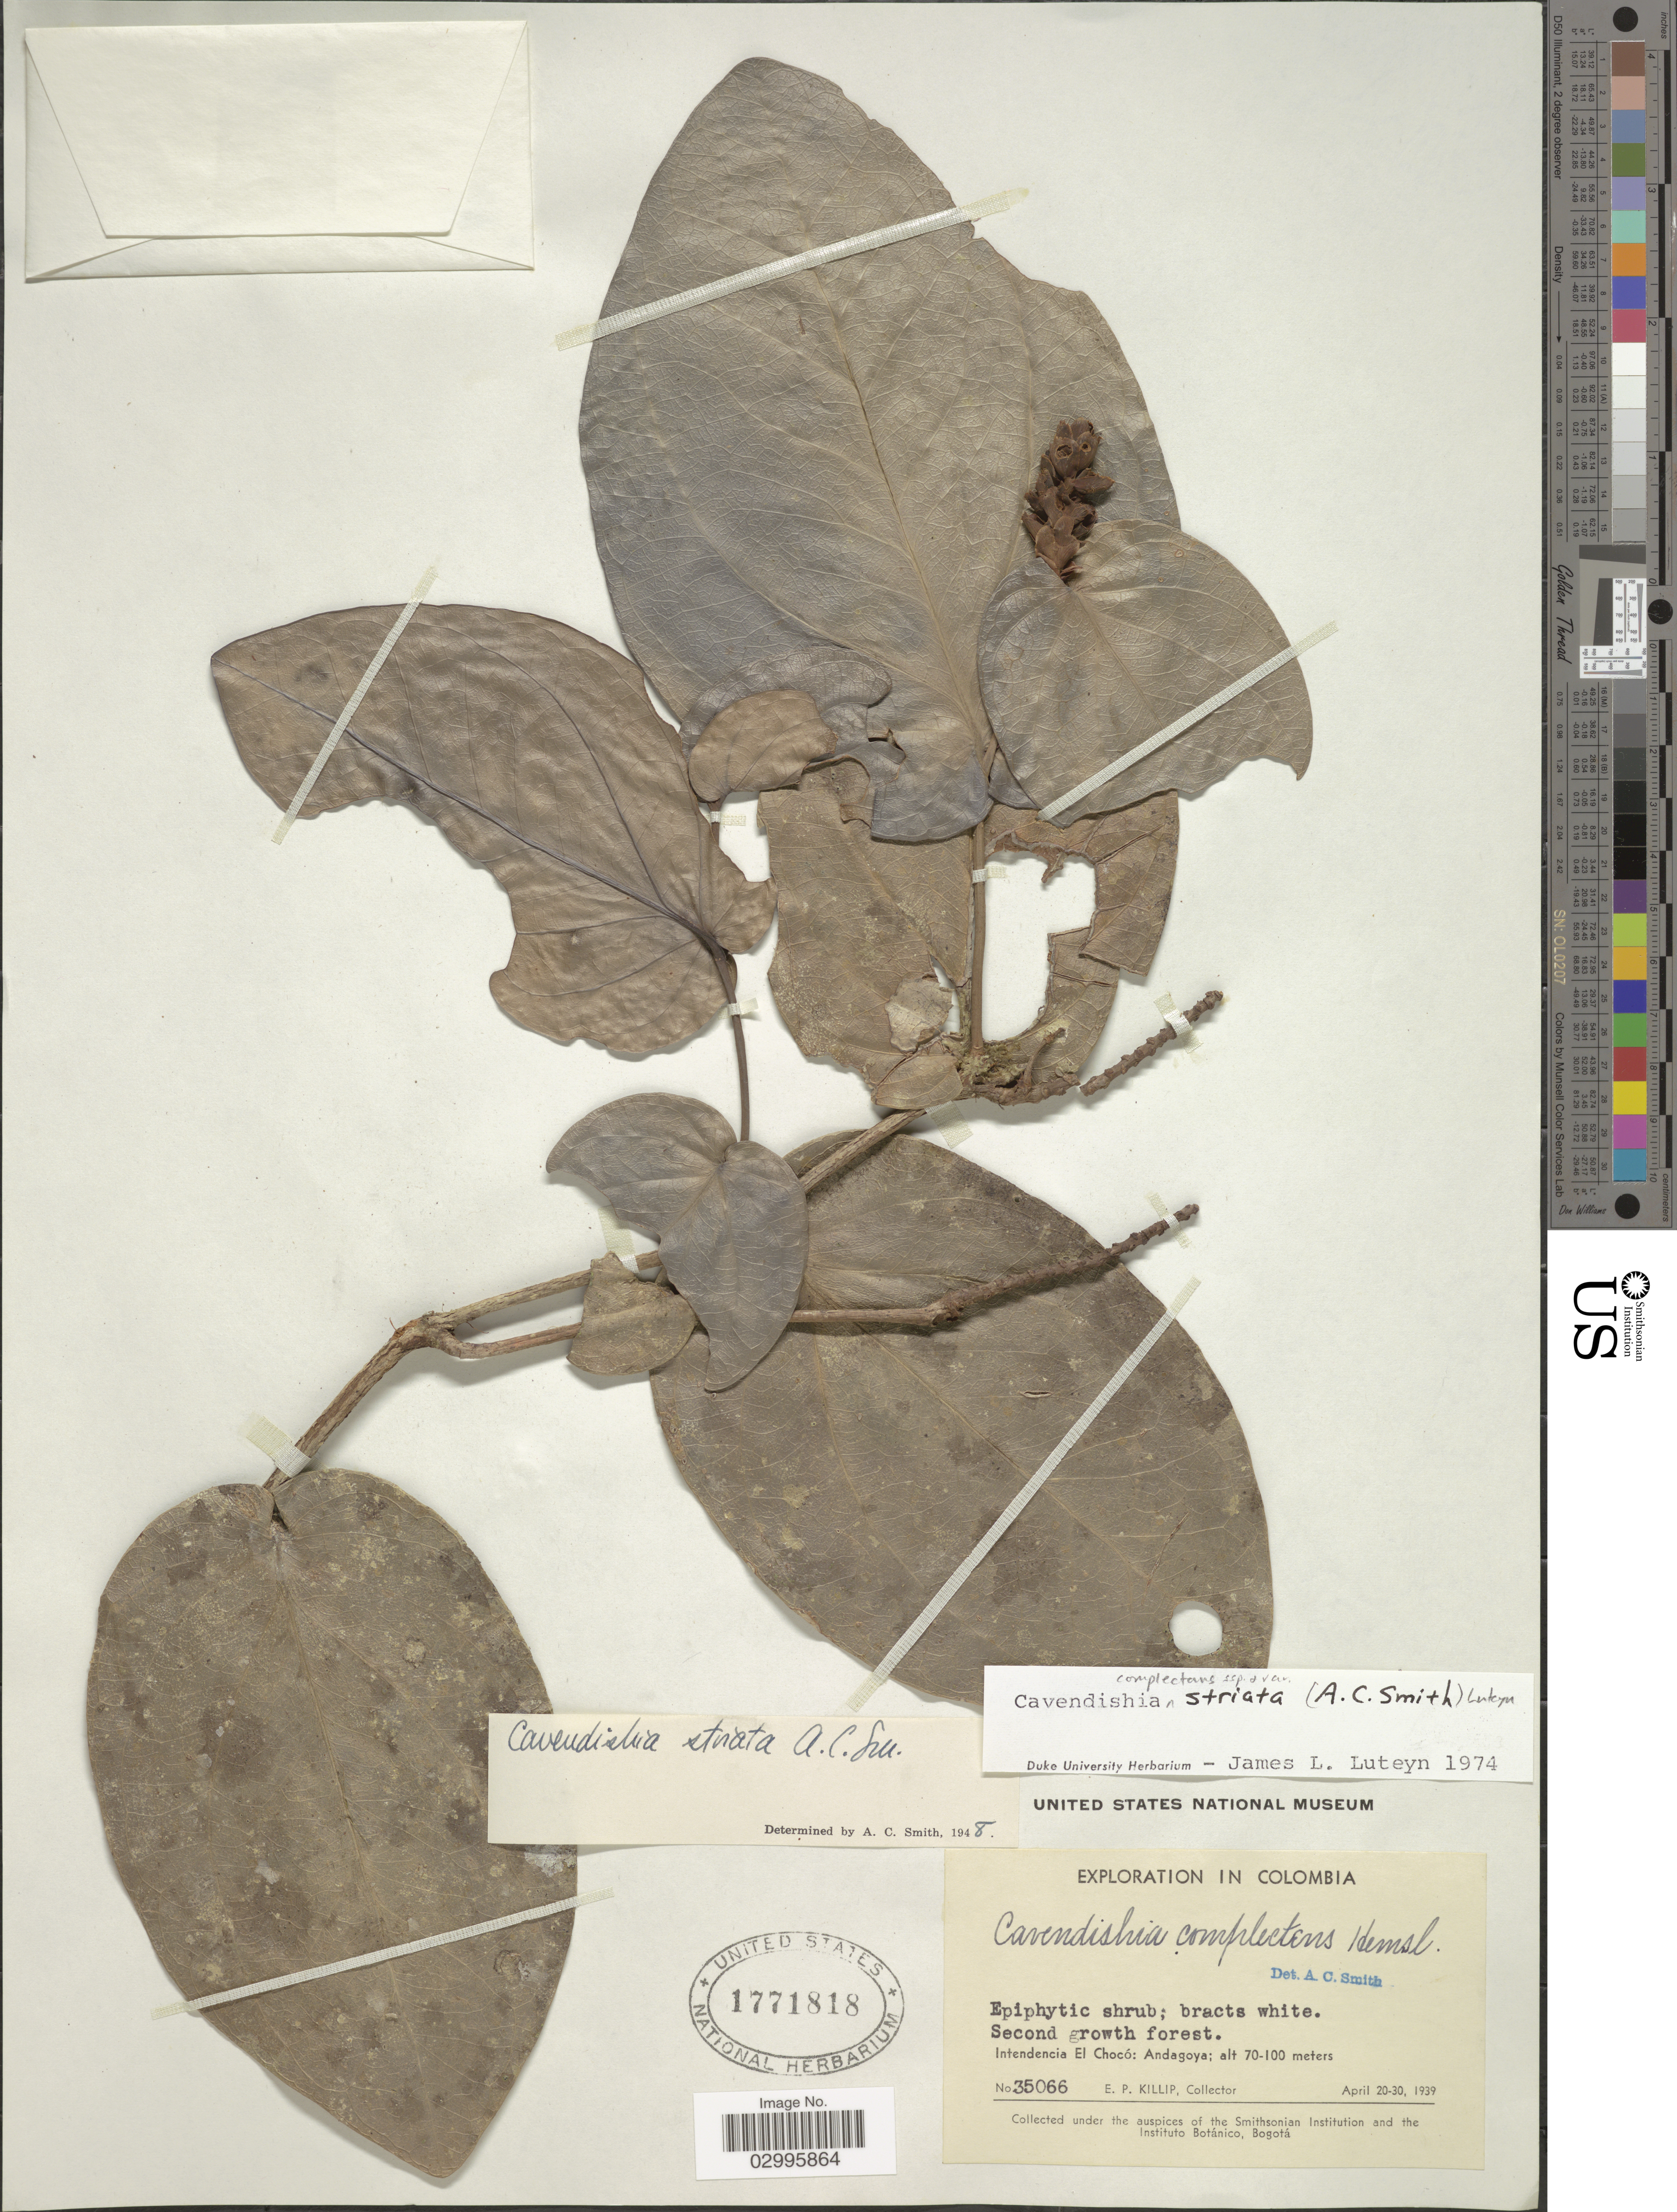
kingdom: Plantae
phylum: Tracheophyta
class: Magnoliopsida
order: Ericales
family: Ericaceae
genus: Cavendishia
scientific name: Cavendishia complectens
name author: Hemsl.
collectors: E. P. Killip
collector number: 35066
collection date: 1939-04-20/1939-04-30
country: Colombia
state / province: Chocó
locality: Intendencia El Chocó: Andagoya.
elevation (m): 70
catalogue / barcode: US 1771818